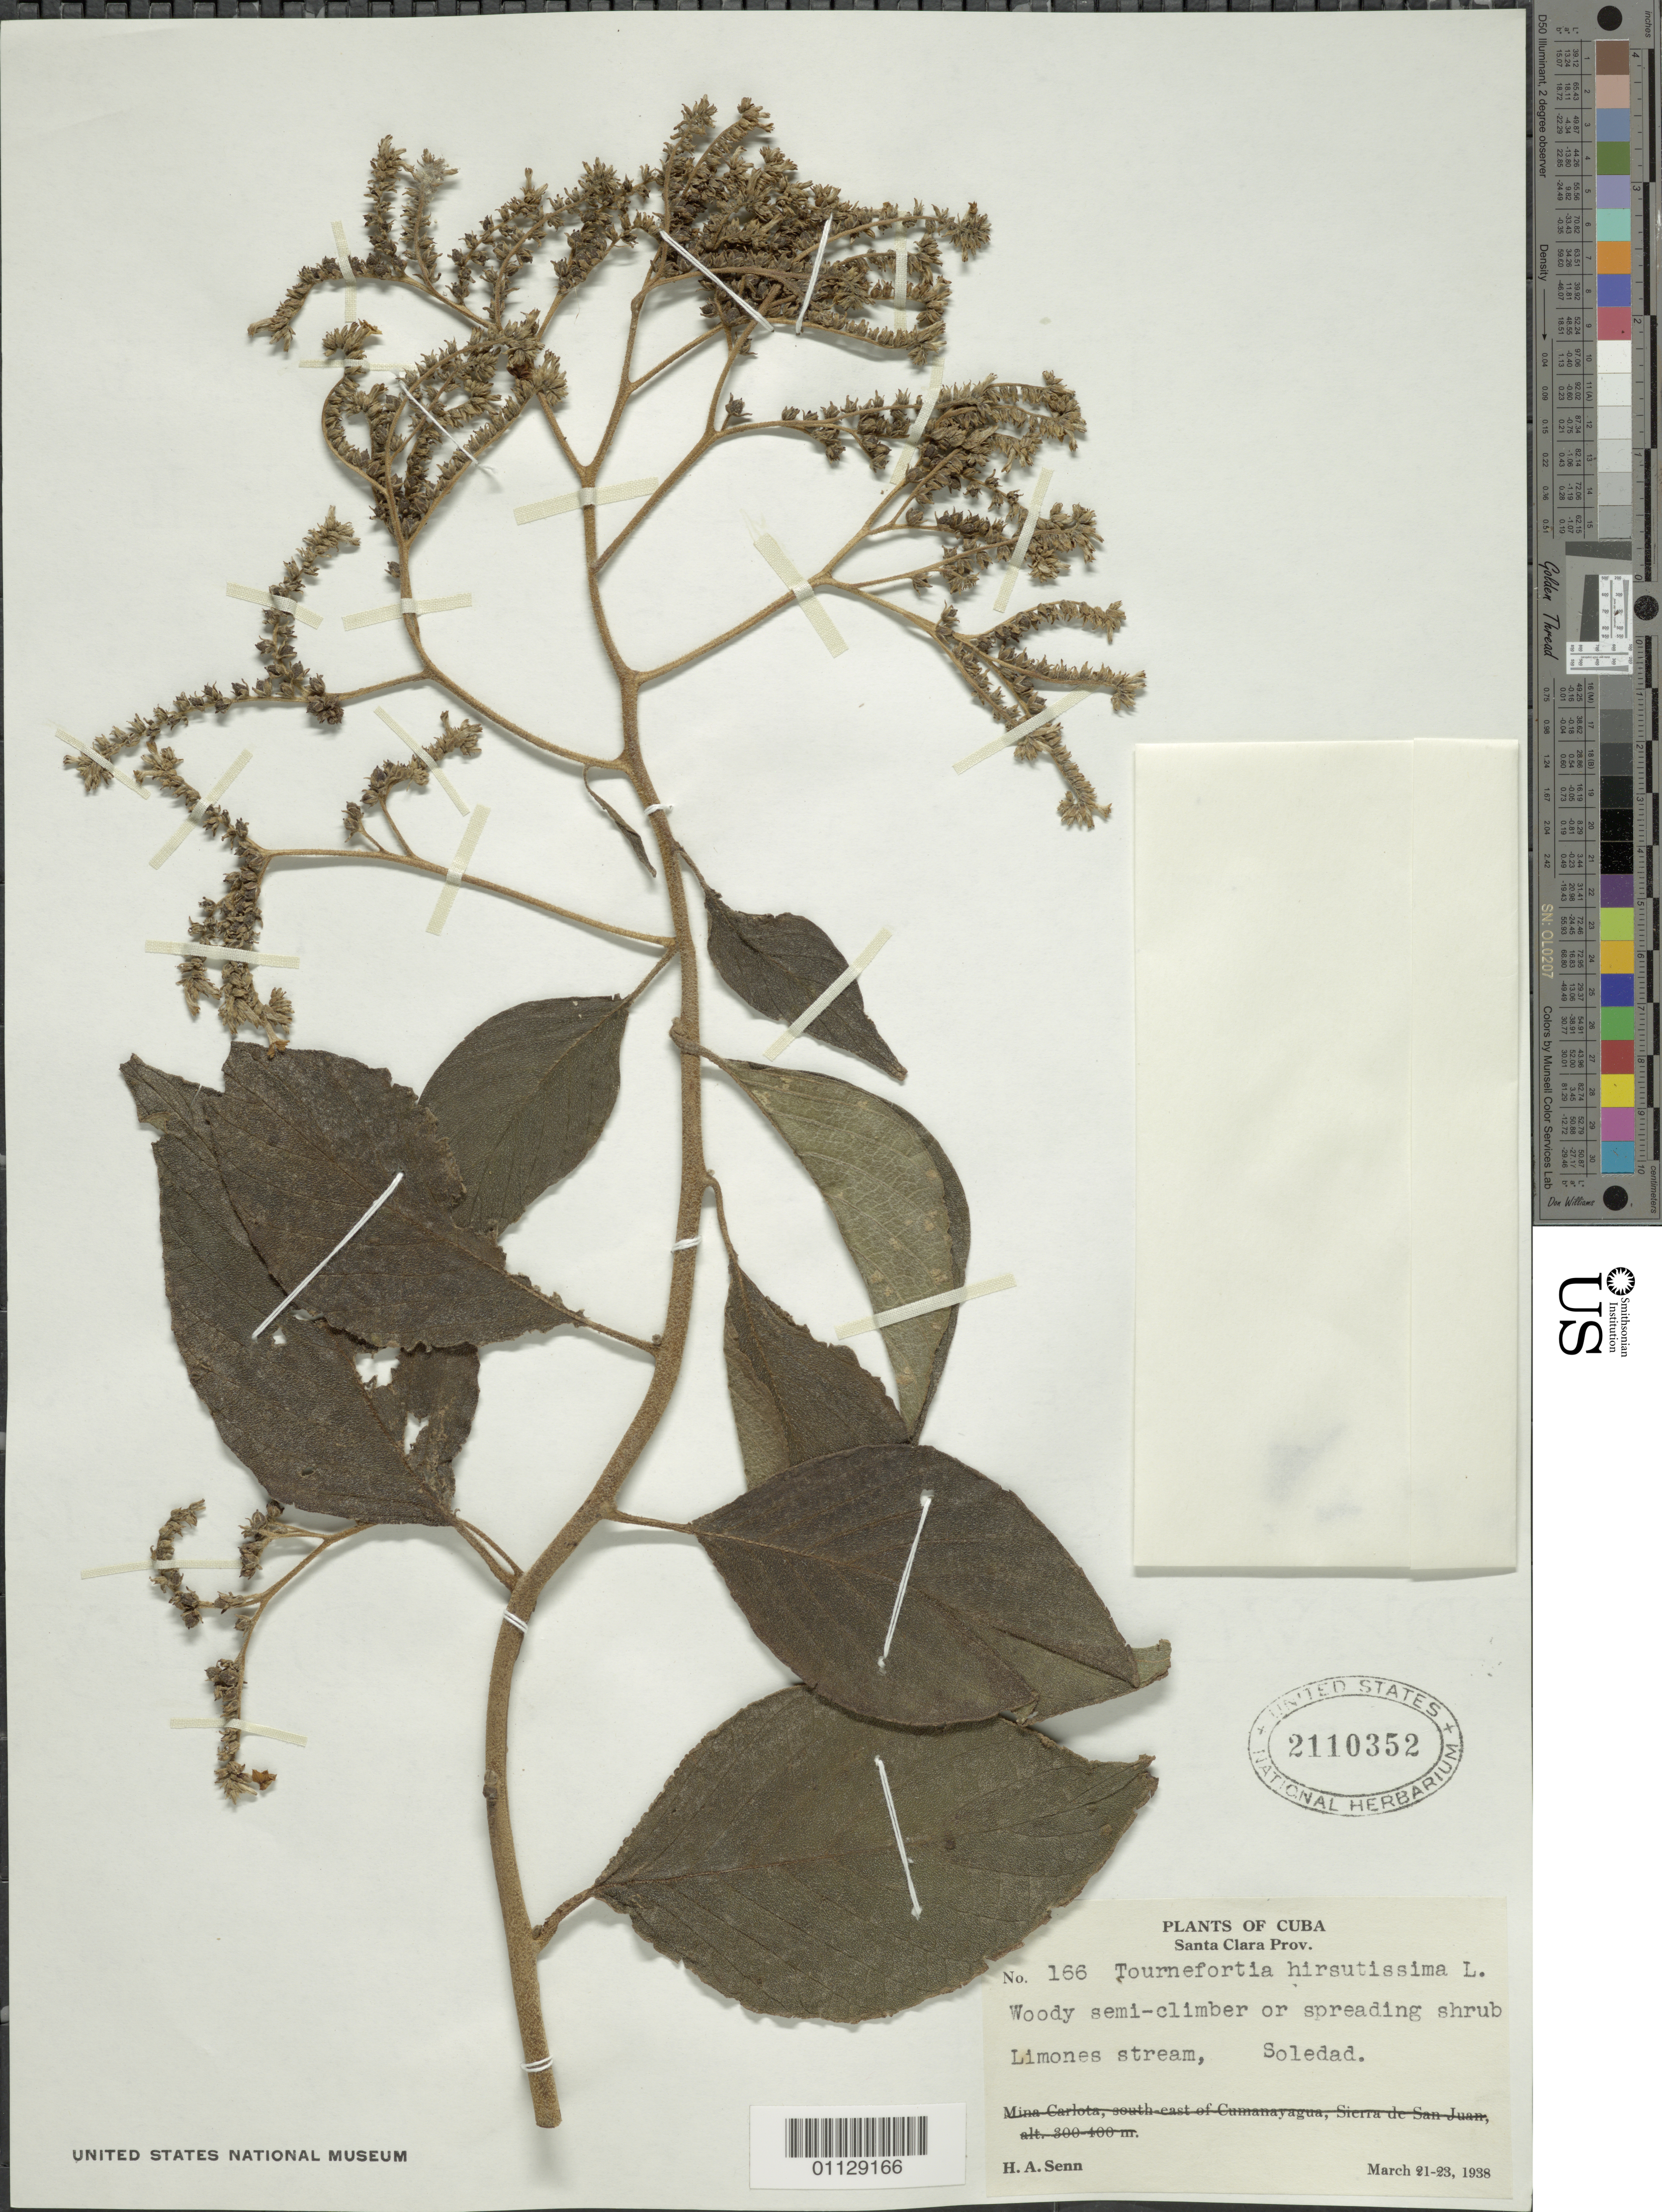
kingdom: Plantae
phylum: Tracheophyta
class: Magnoliopsida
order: Boraginales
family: Heliotropiaceae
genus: Tournefortia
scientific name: Tournefortia hirsutissima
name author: L.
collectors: H. A. Senn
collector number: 166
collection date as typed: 21 Mar 1938 to 23 Mar 1938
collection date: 1938-03-21/1938-03-23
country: Cuba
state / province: Villa Clara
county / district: Santa Clara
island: Cuba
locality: Limestone stream, Soledad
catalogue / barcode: US 2110352